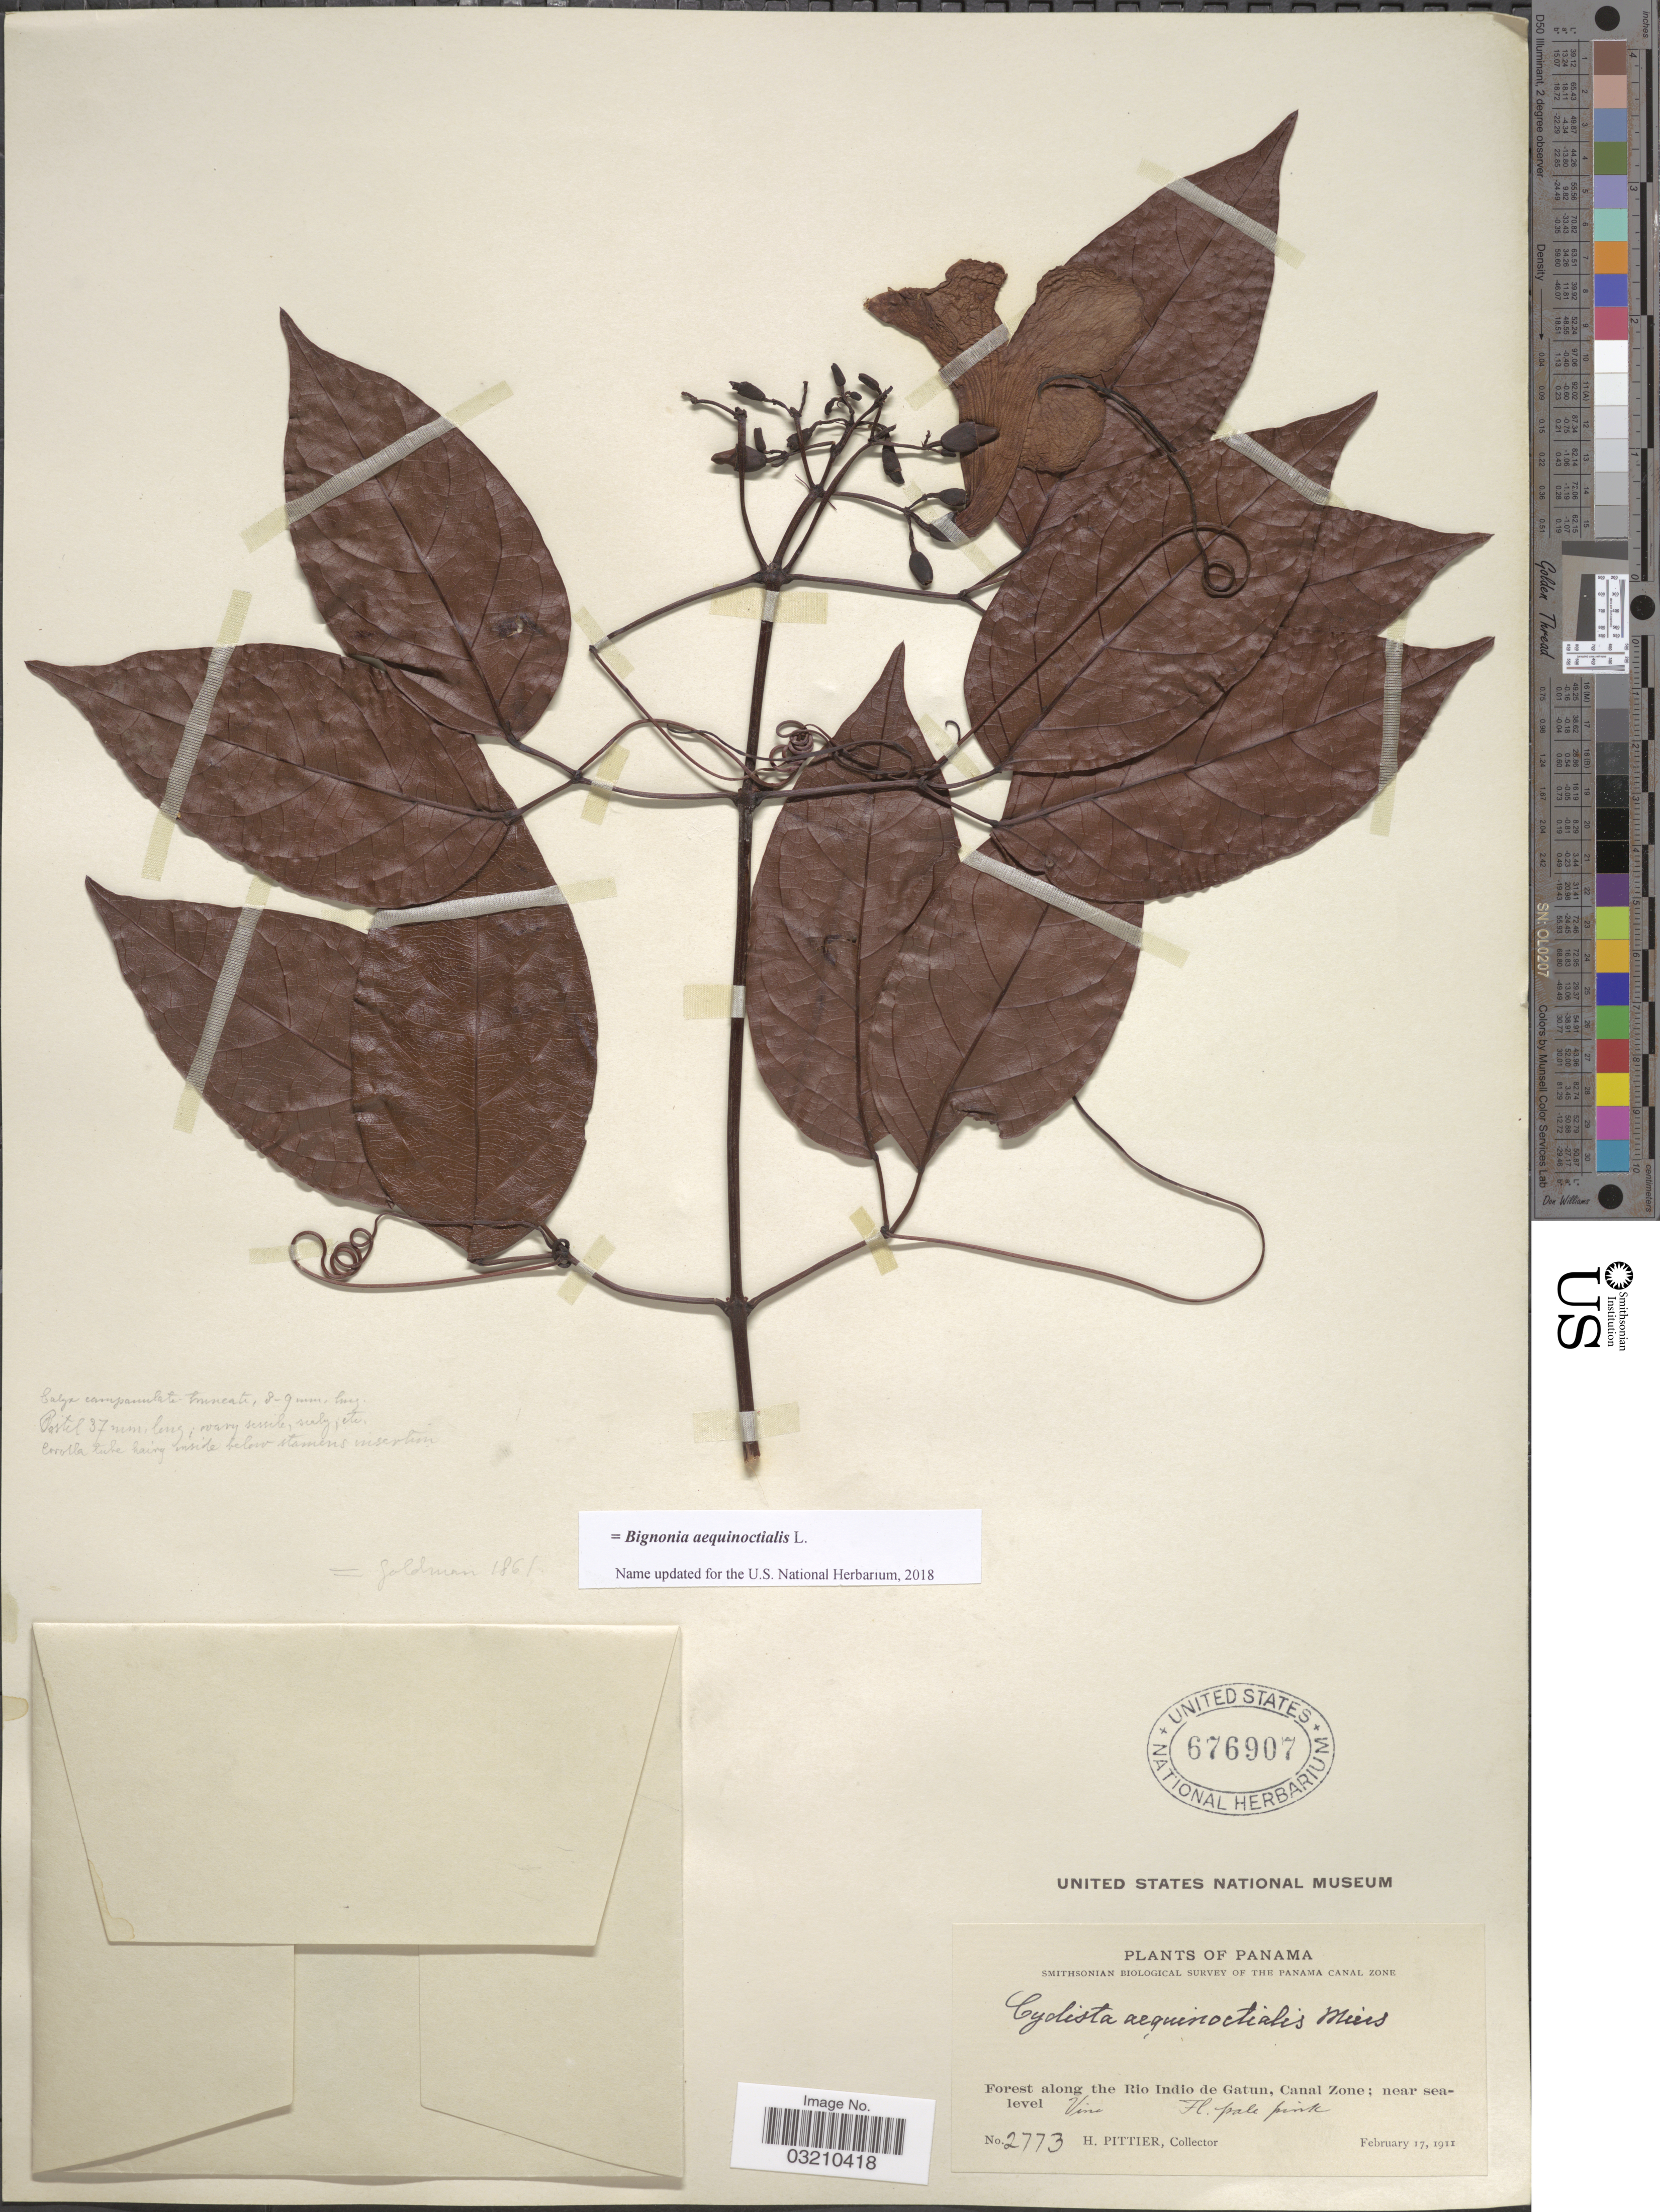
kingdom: Plantae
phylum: Tracheophyta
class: Magnoliopsida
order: Lamiales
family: Bignoniaceae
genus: Bignonia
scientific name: Bignonia aequinoctialis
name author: L.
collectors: H. F. Pittier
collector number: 2773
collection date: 1911-02-17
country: Panama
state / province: Colón / Panamá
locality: Forest along the Rio Indio de Gatun, Canal Zone.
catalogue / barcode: US 676907